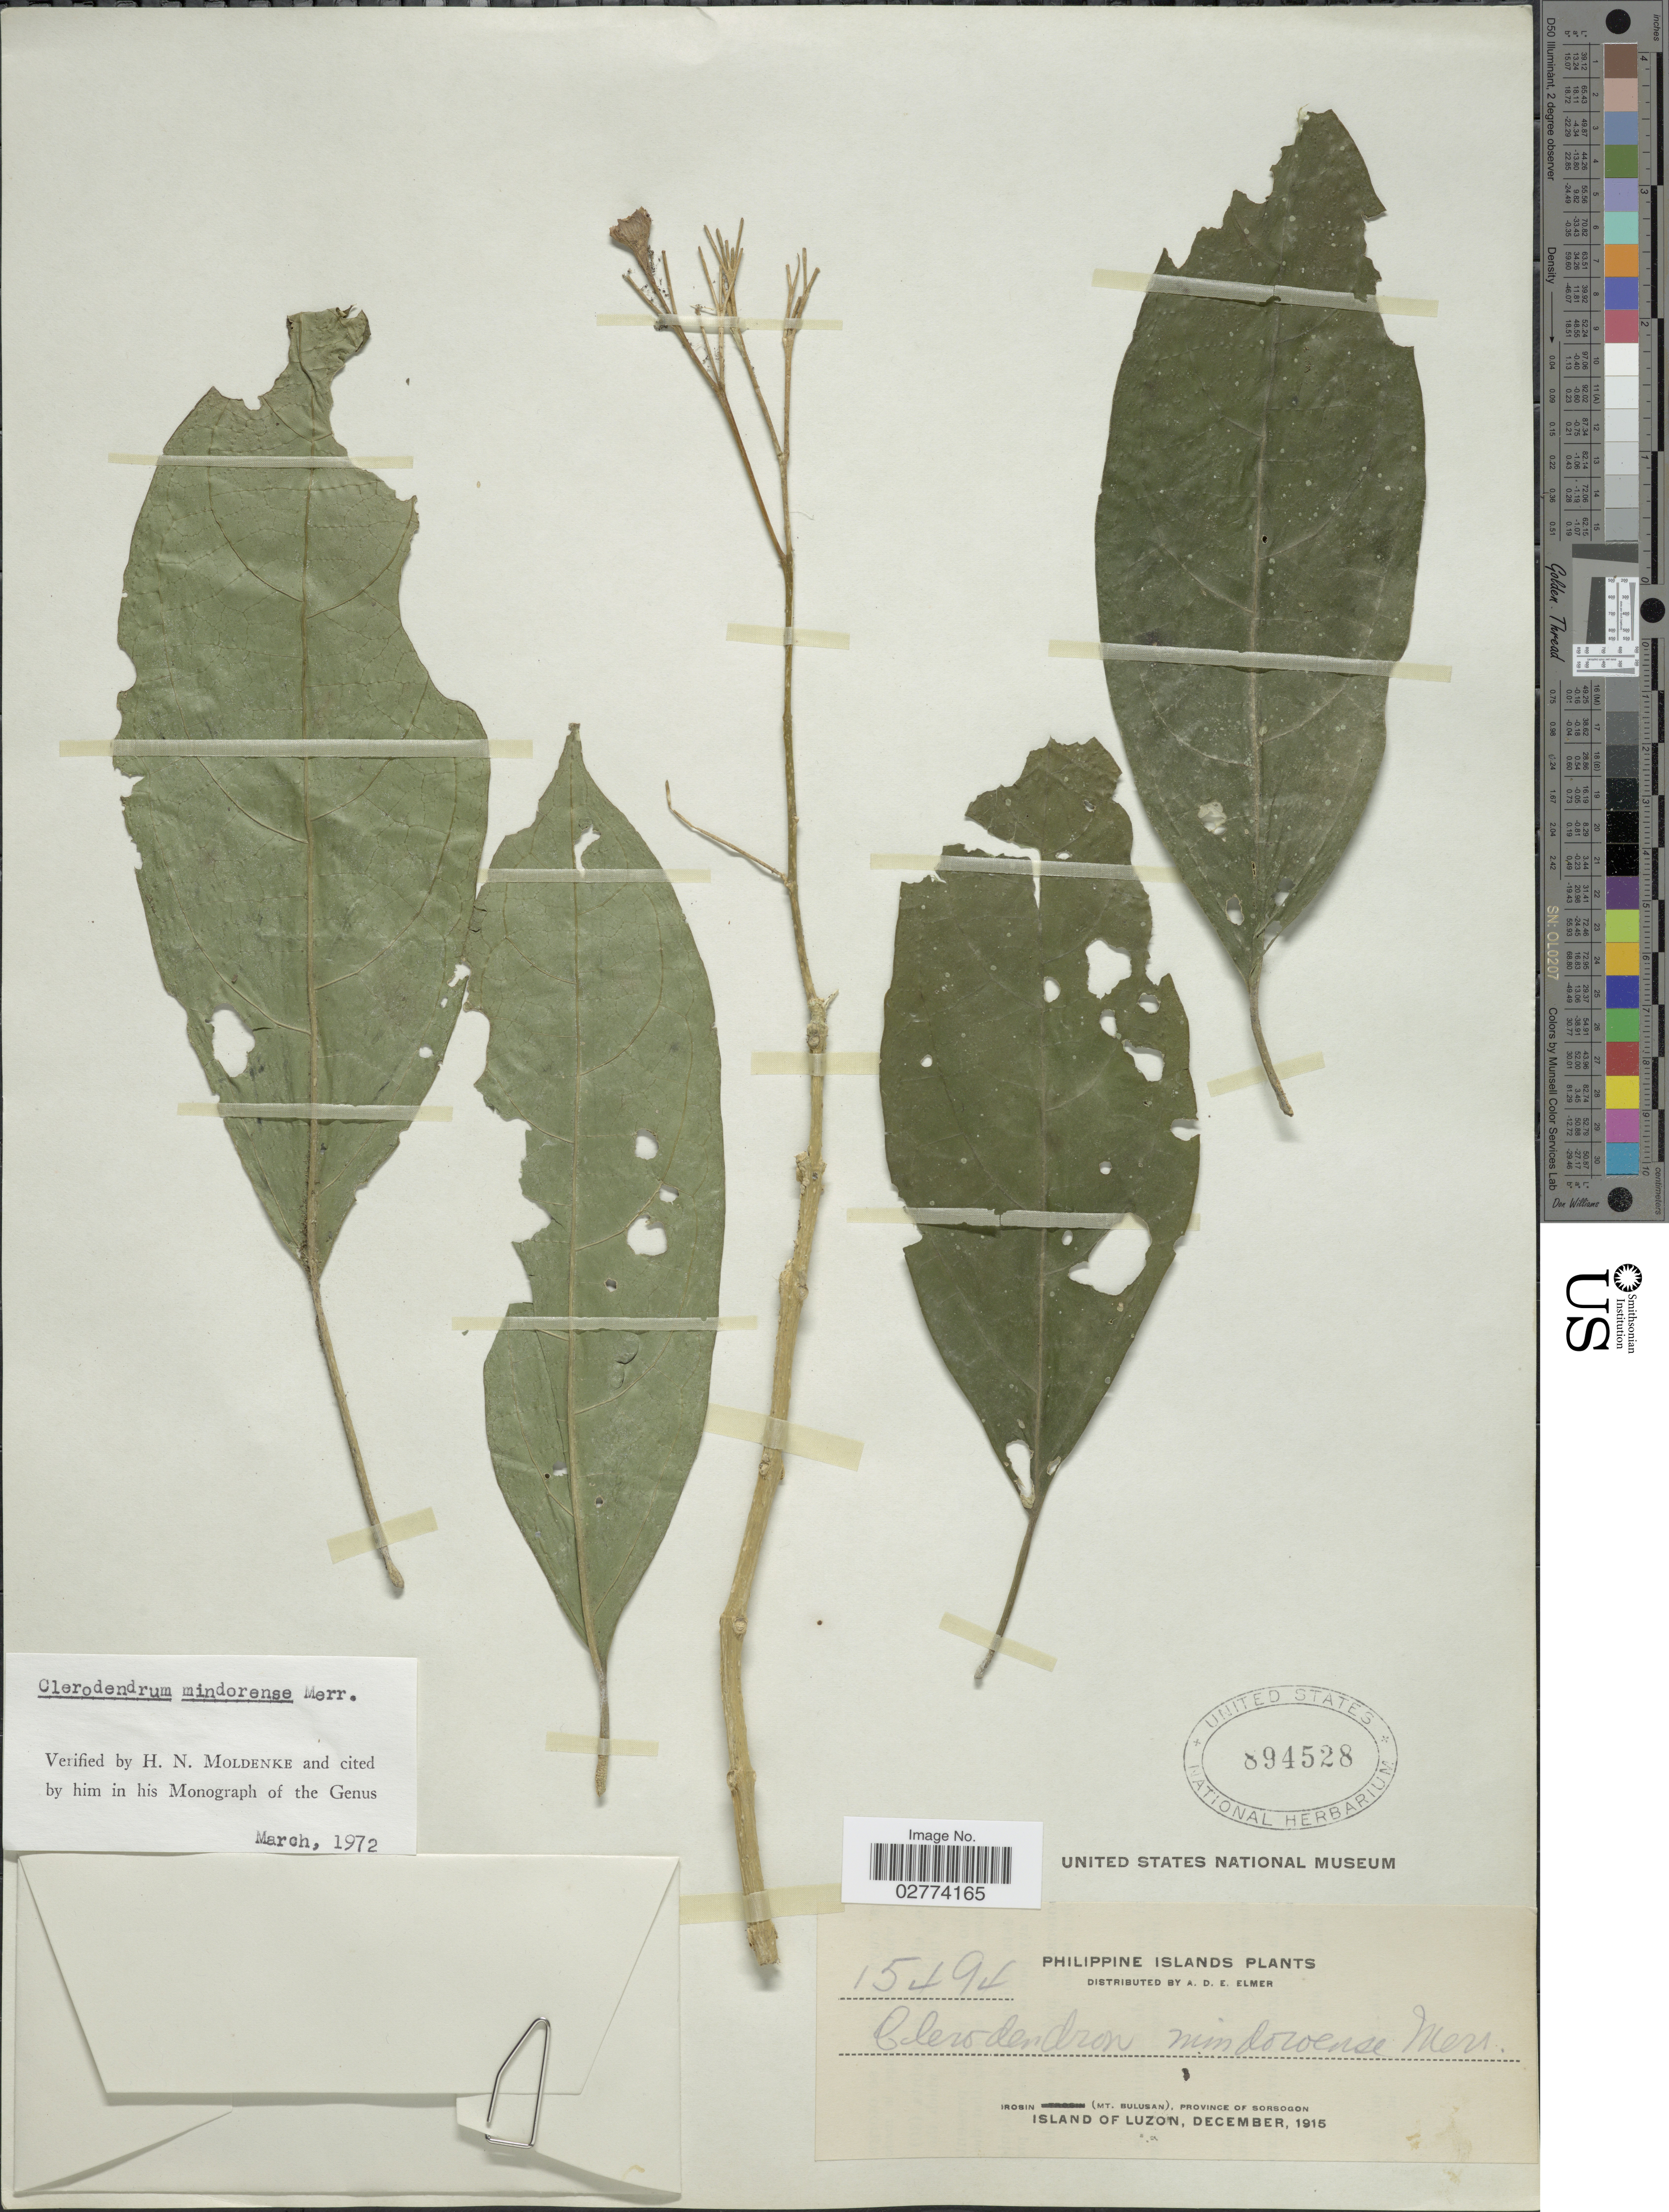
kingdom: Plantae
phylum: Tracheophyta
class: Magnoliopsida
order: Lamiales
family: Lamiaceae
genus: Clerodendrum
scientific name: Clerodendrum mindorense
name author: Merr.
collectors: A. D. E. Elmer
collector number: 15494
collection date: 1915-12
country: Philippines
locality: Irosin (Mt. Bulusan), Province of Sorsogon, Island of Luzon.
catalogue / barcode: US 894528